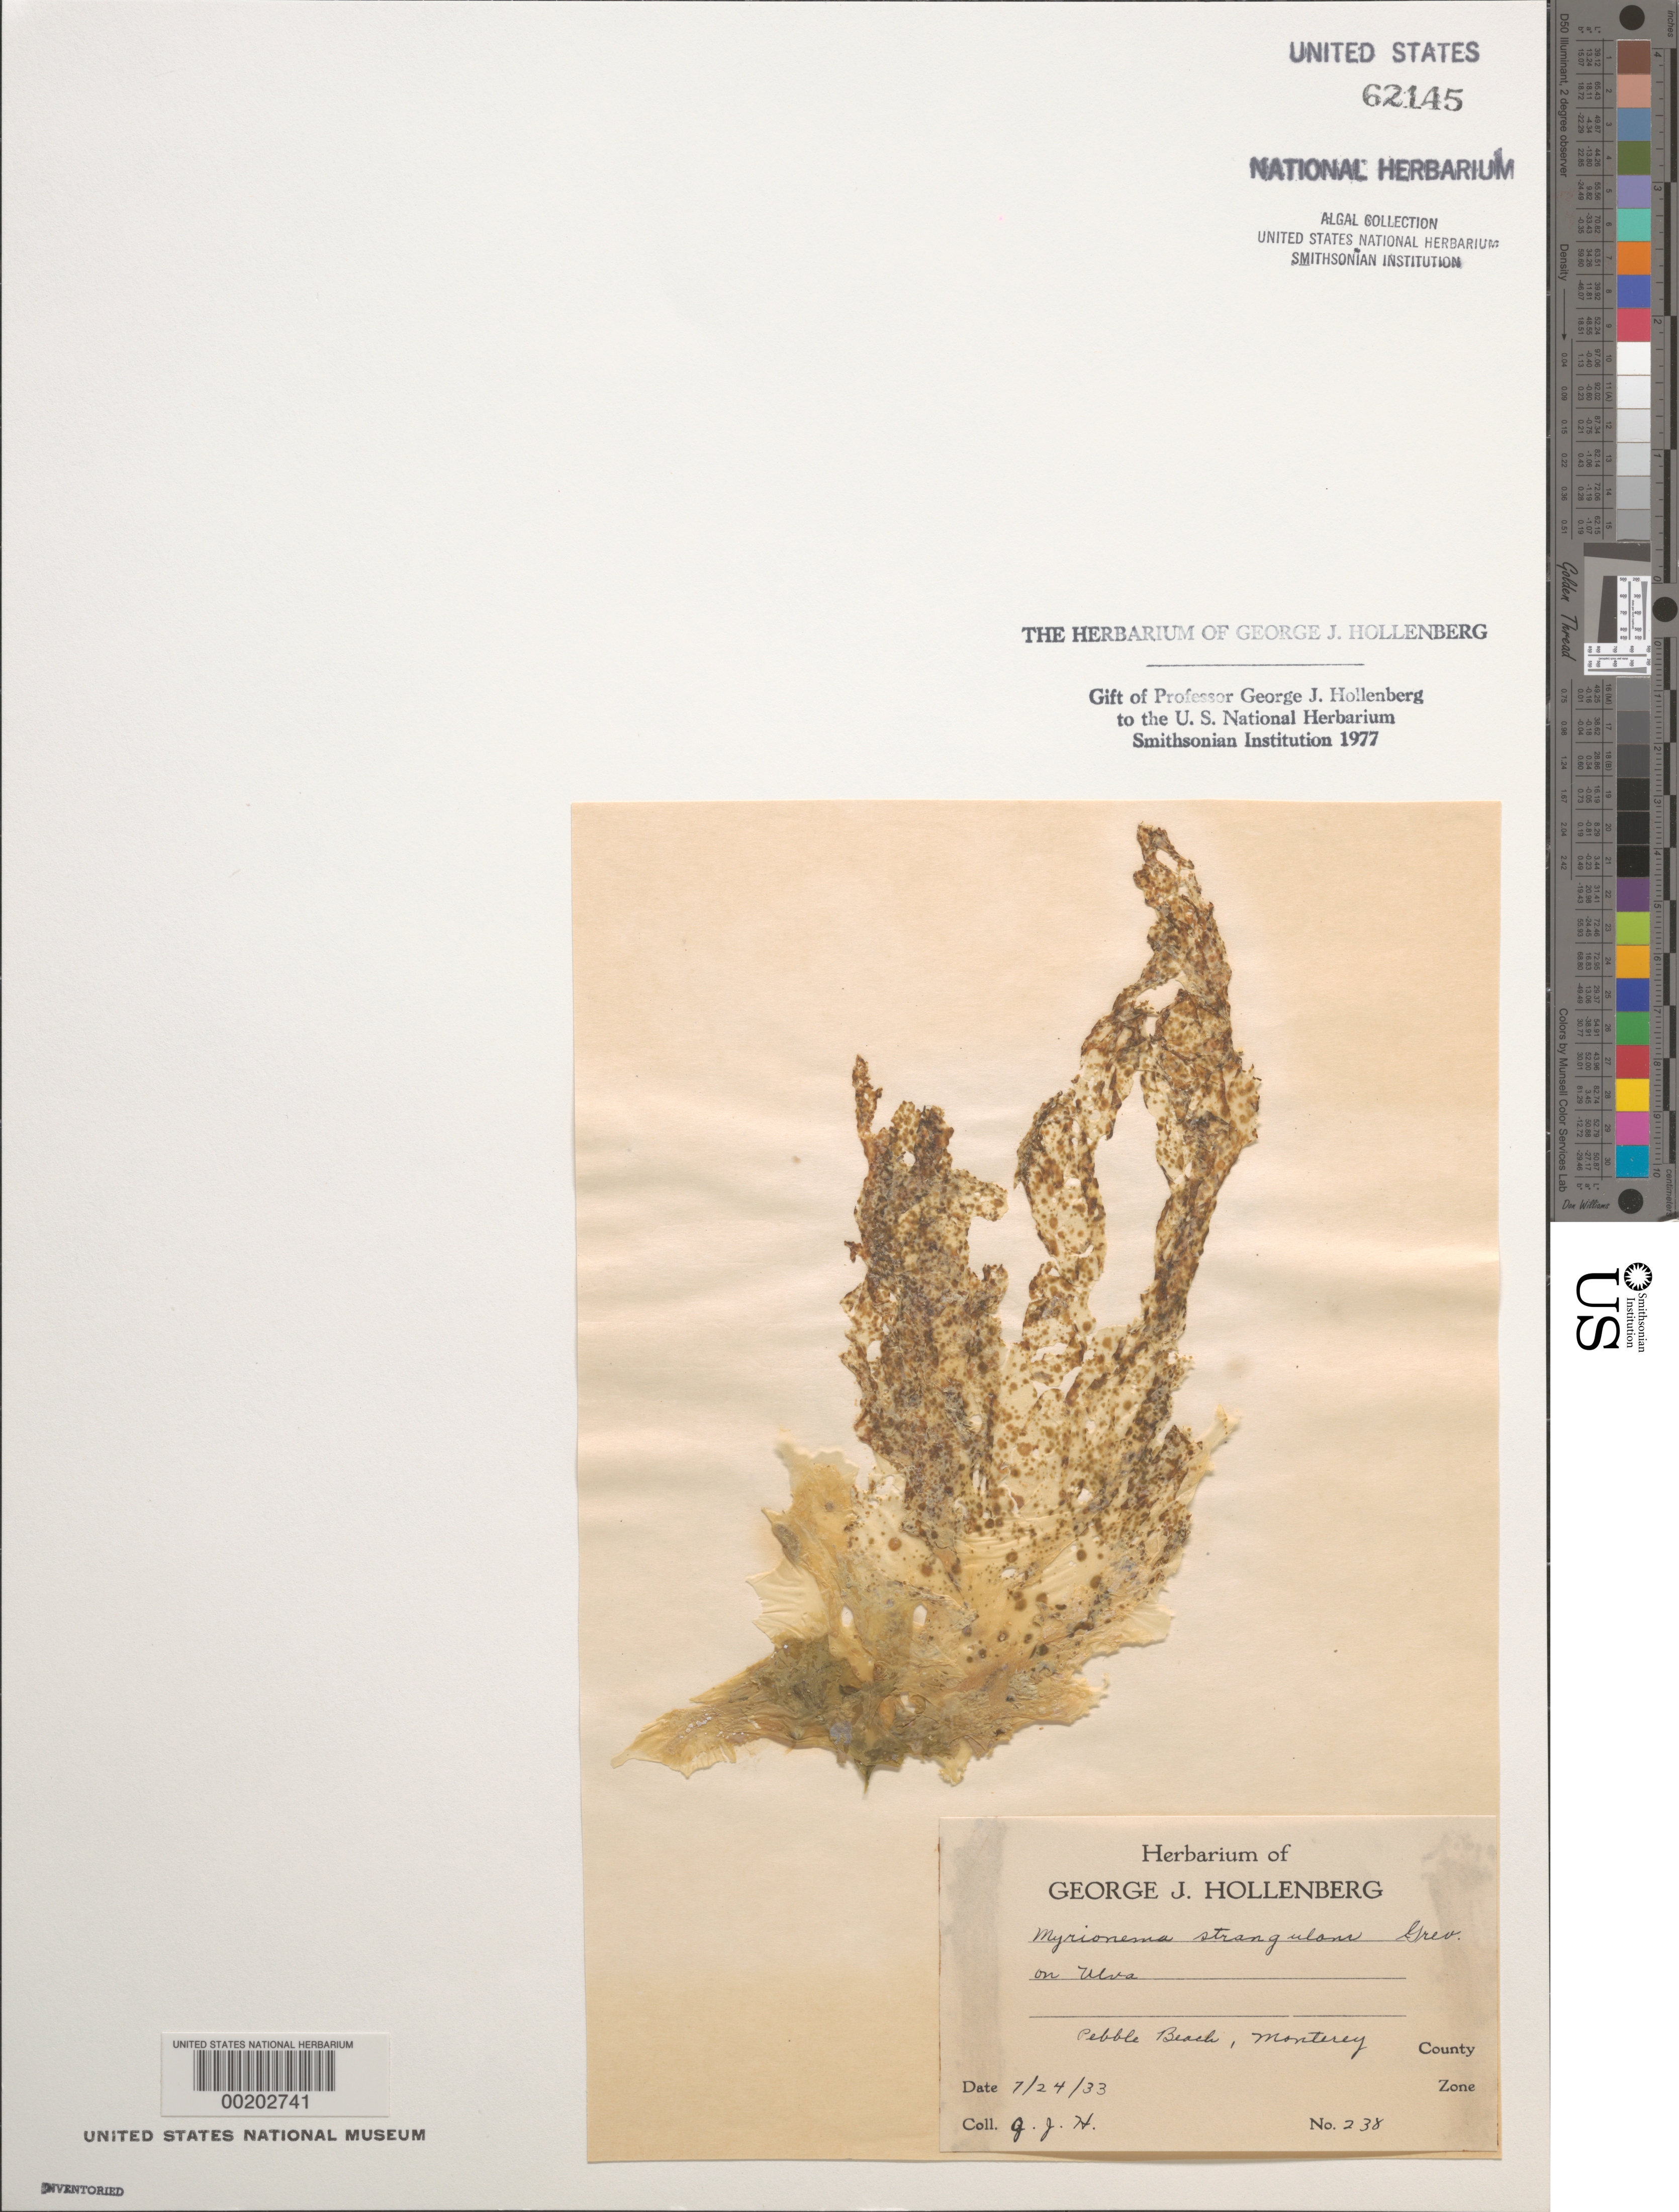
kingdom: Chromista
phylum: Ochrophyta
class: Phaeophyceae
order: Ectocarpales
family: Chordariaceae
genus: Myrionema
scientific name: Myrionema strangulans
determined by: Hollenberg, George J.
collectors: G. Hollenberg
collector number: GJH 238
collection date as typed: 24 Jul 1933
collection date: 1933-07-24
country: United States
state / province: California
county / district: Monterey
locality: Pebble Beach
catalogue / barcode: US 62145